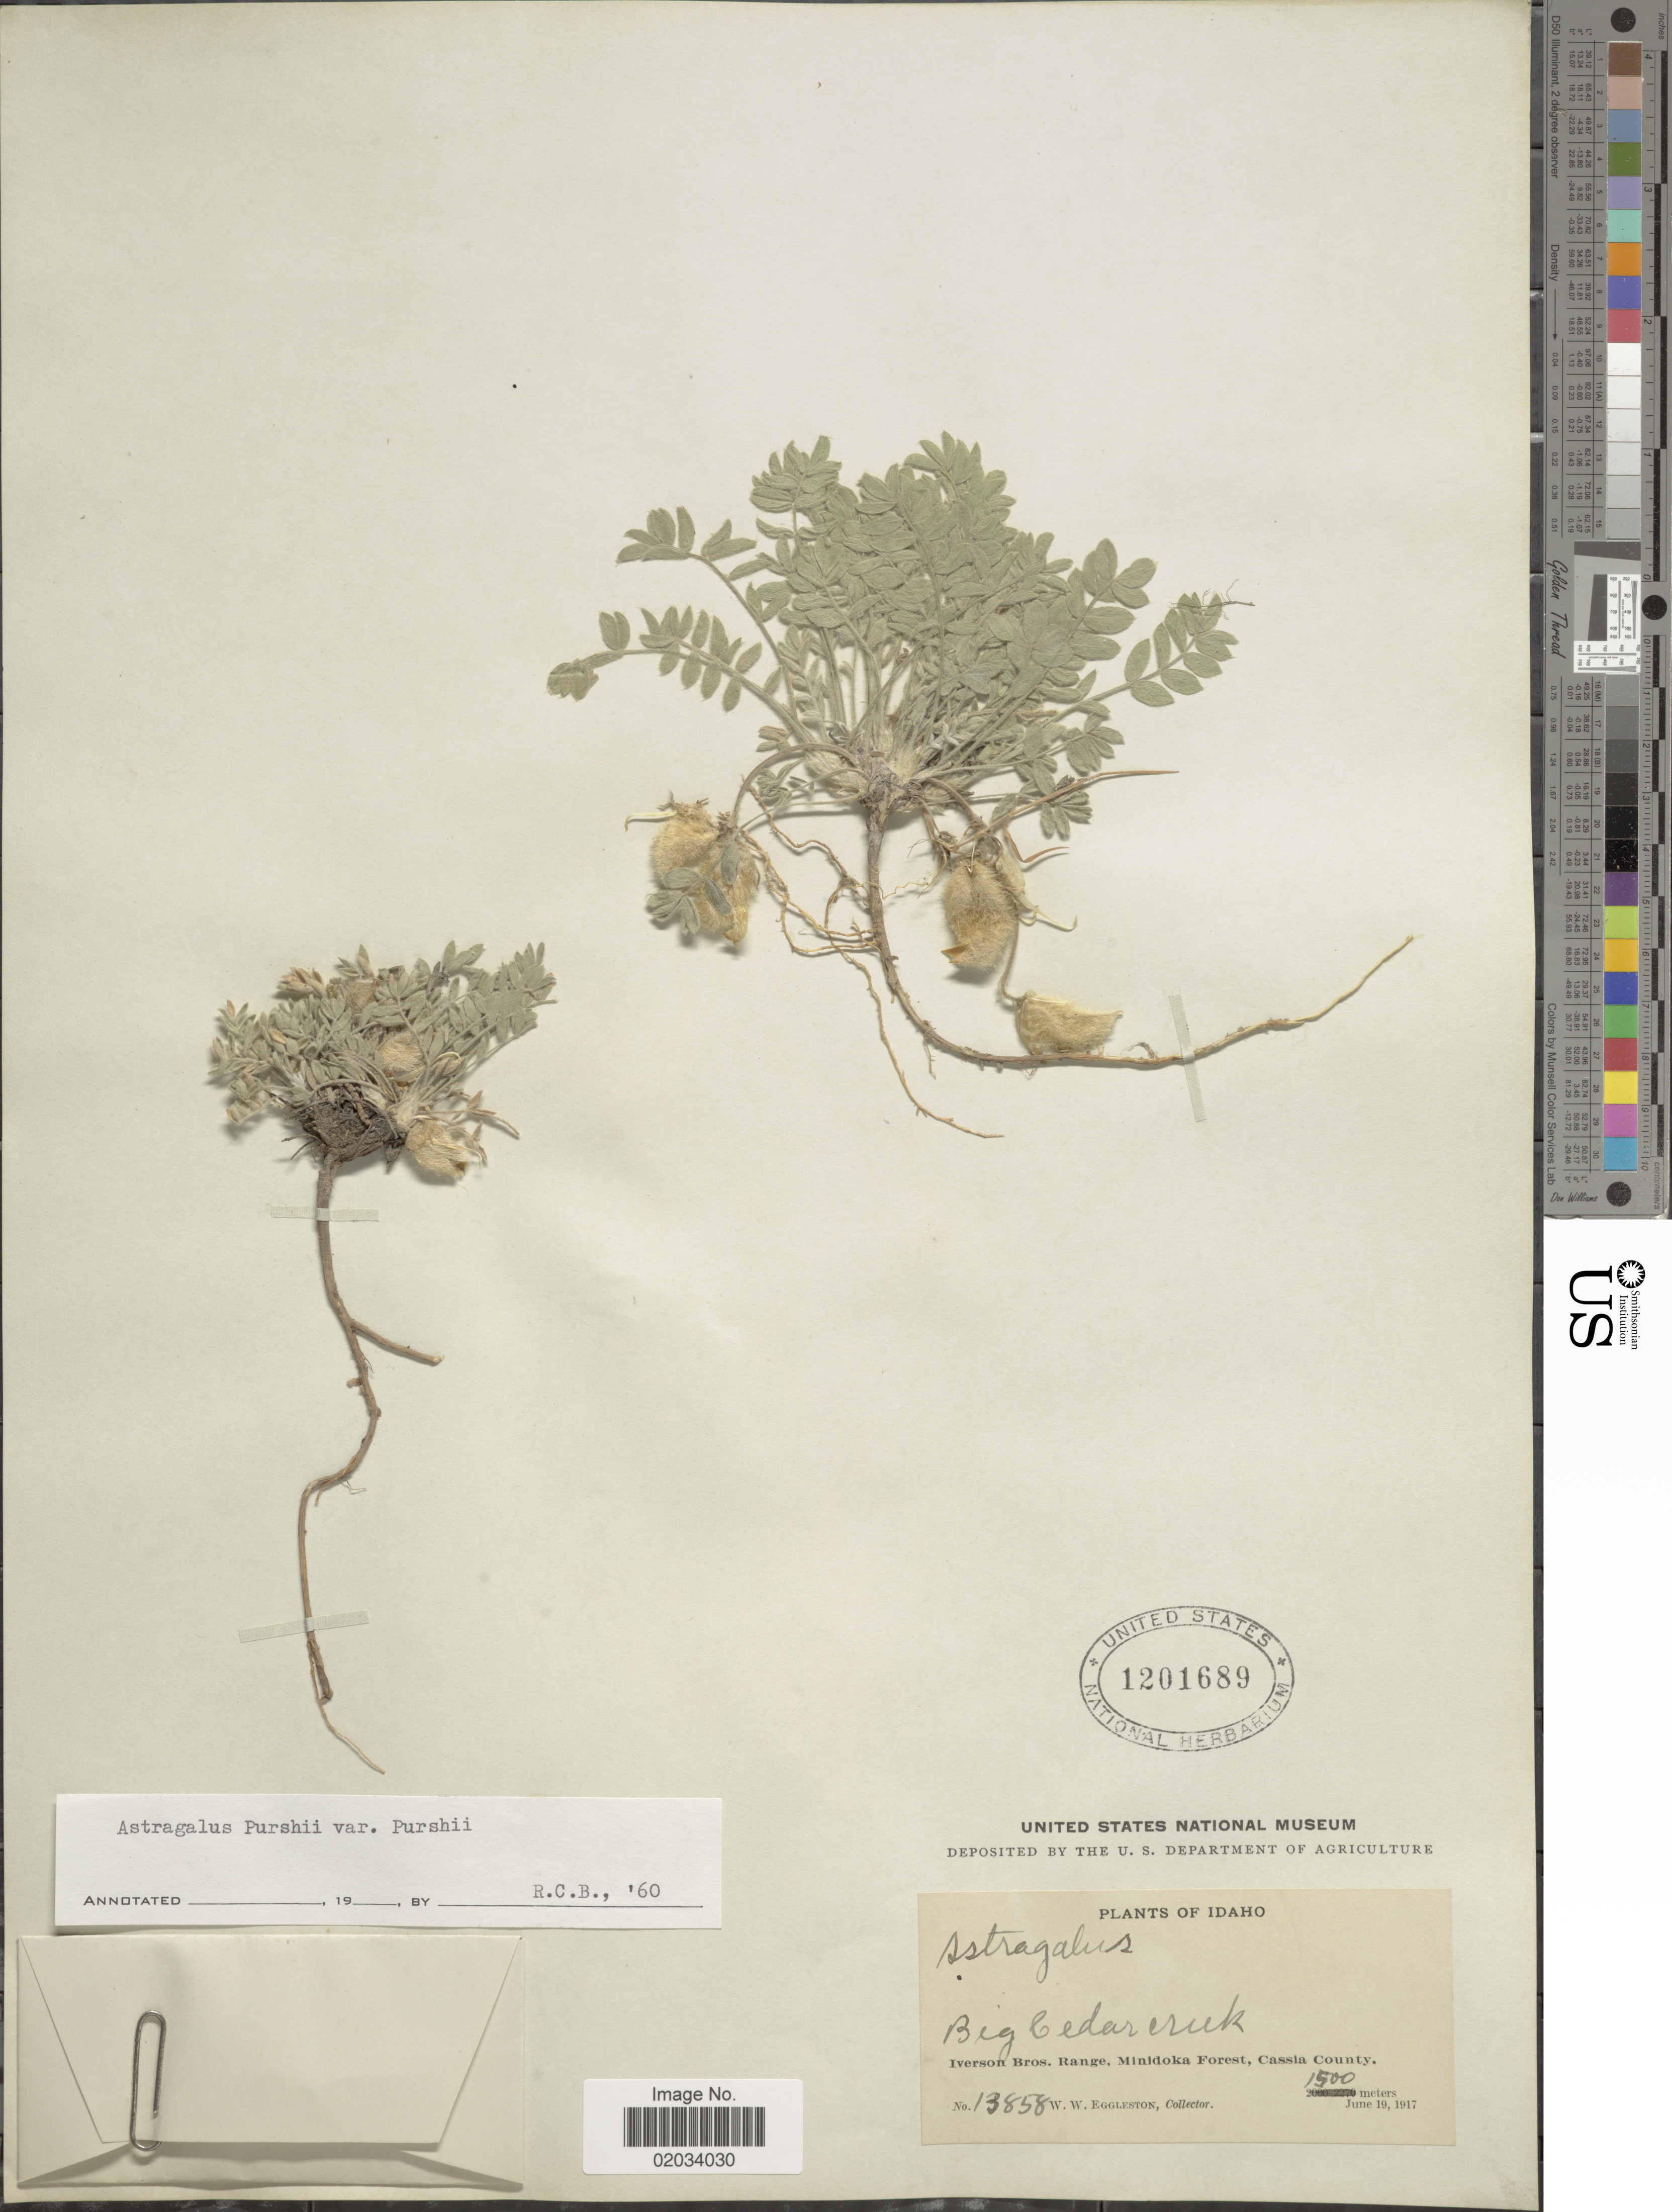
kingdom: Plantae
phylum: Tracheophyta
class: Magnoliopsida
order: Fabales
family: Fabaceae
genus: Astragalus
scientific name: Astragalus purshii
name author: Douglas ex Hook.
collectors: W. W. Eggleston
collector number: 13858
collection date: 1917-06-19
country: United States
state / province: Idaho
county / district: Cassia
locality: Big Cedar Creek. Iverson Bros. Range, Minidoka Forest, Cassia County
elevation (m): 1500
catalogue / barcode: US 1201689